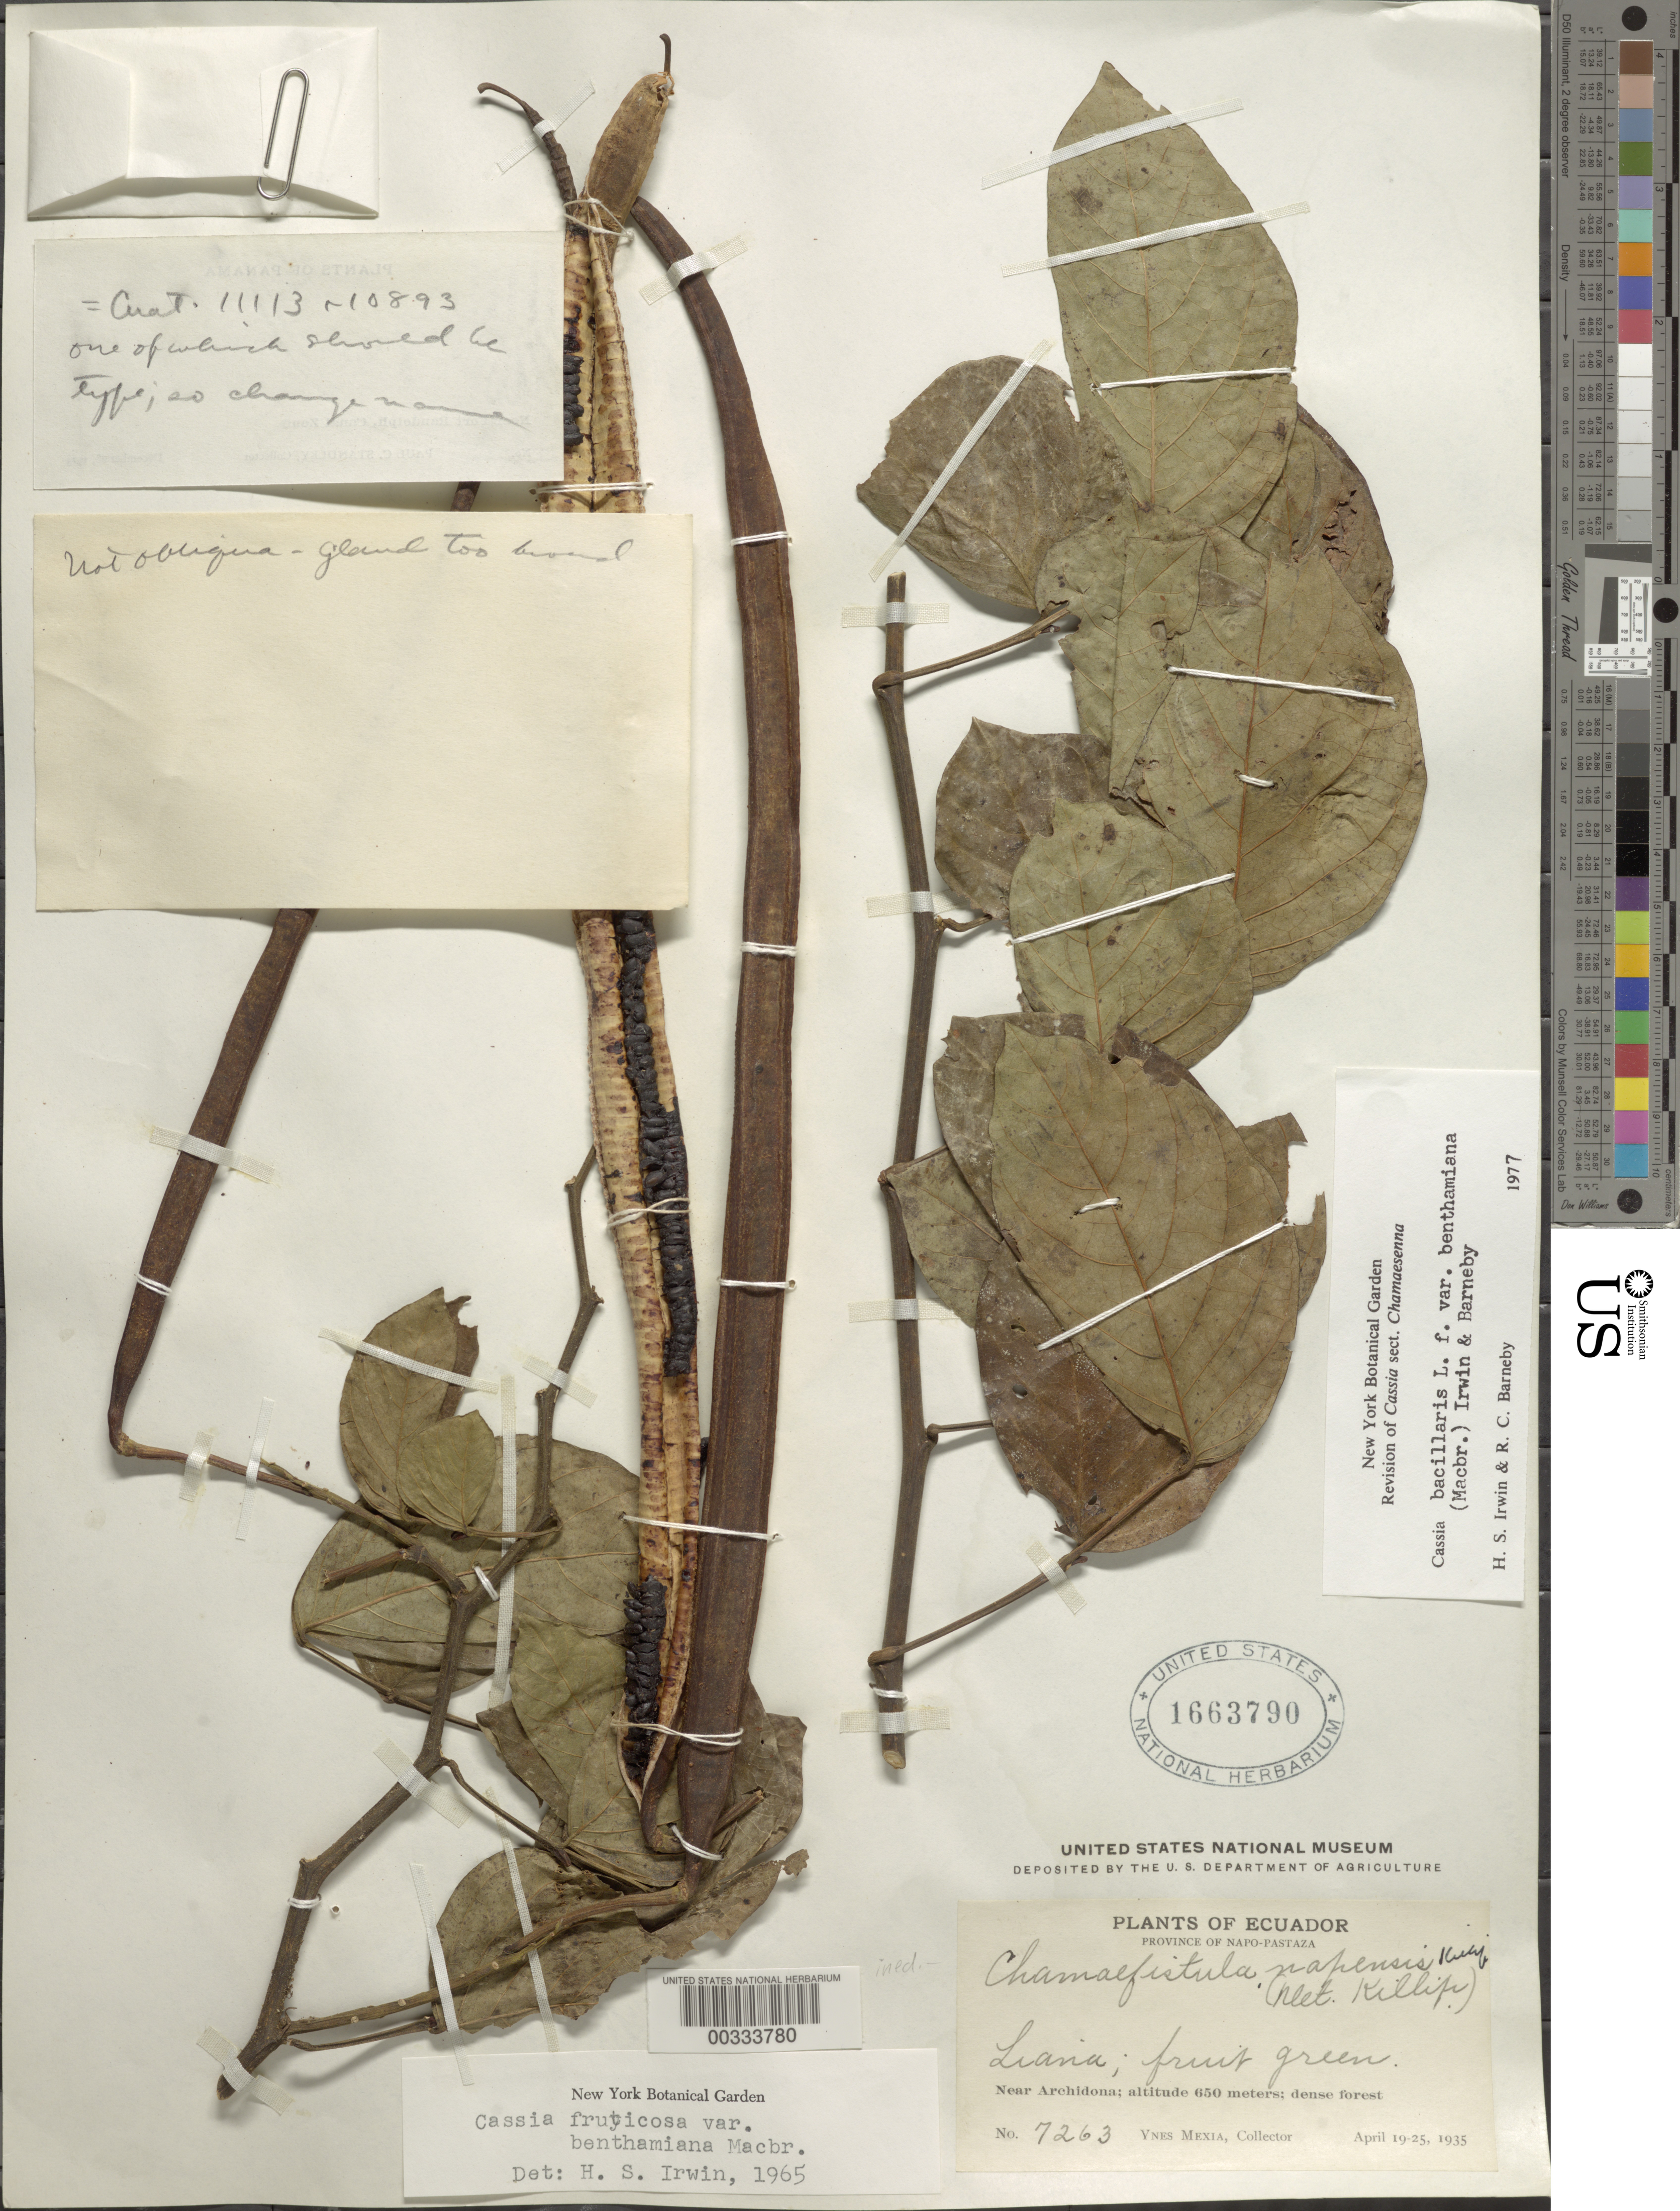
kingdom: Plantae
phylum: Tracheophyta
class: Magnoliopsida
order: Fabales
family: Fabaceae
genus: Senna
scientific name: Senna bacillaris var. benthamiana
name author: (J.F. Macbr.) H.S. Irwin & Barneby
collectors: Y. Mexia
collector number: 7263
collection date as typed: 19 Apr 1935 to 25 Apr 1935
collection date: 1935-04-19/1935-04-25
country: Ecuador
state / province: Napo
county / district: Archidona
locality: Near archidona, Prov. of Napo-pastaza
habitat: Liana; dense forest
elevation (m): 650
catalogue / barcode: US 1663790